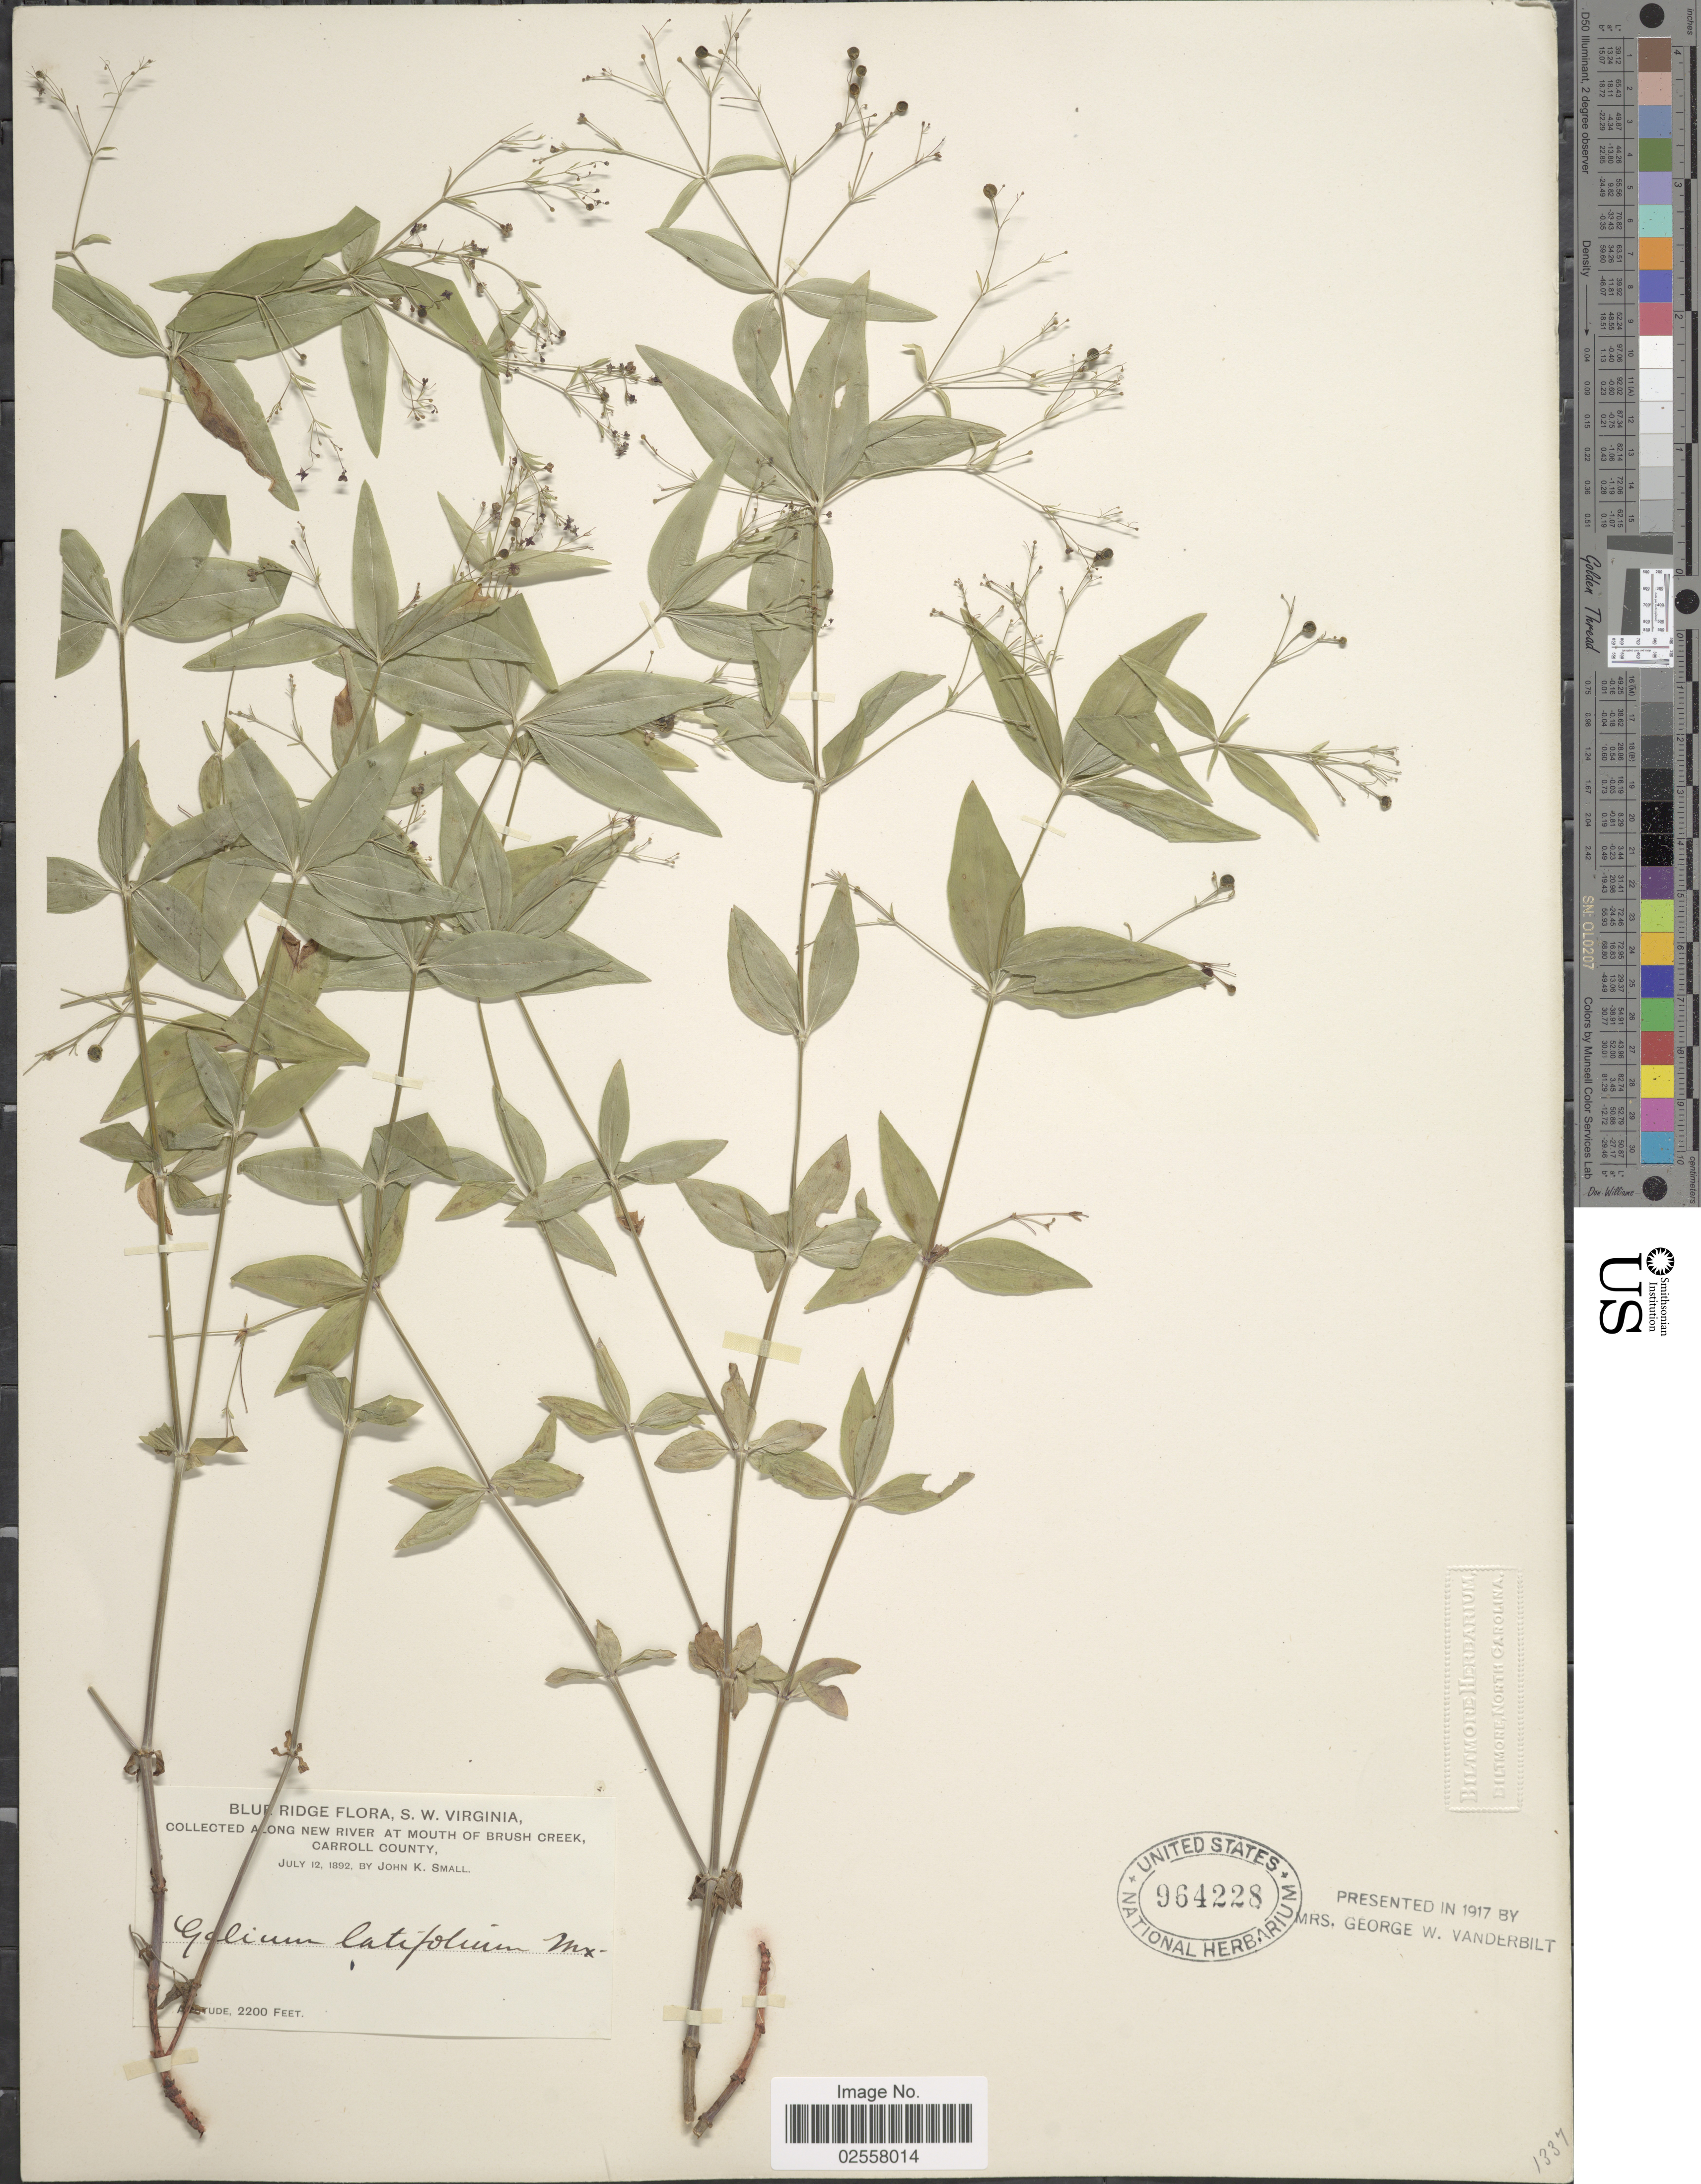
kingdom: Plantae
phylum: Tracheophyta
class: Magnoliopsida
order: Gentianales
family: Rubiaceae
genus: Galium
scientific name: Galium latifolium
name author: Michx.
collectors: J. K. Small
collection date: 1892-07-12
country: United States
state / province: Virginia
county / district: Carroll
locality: Blue Ridge, S.W. Virginia, along New River at Mouth of Brush Creek, Carroll County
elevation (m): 671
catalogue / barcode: US 964228